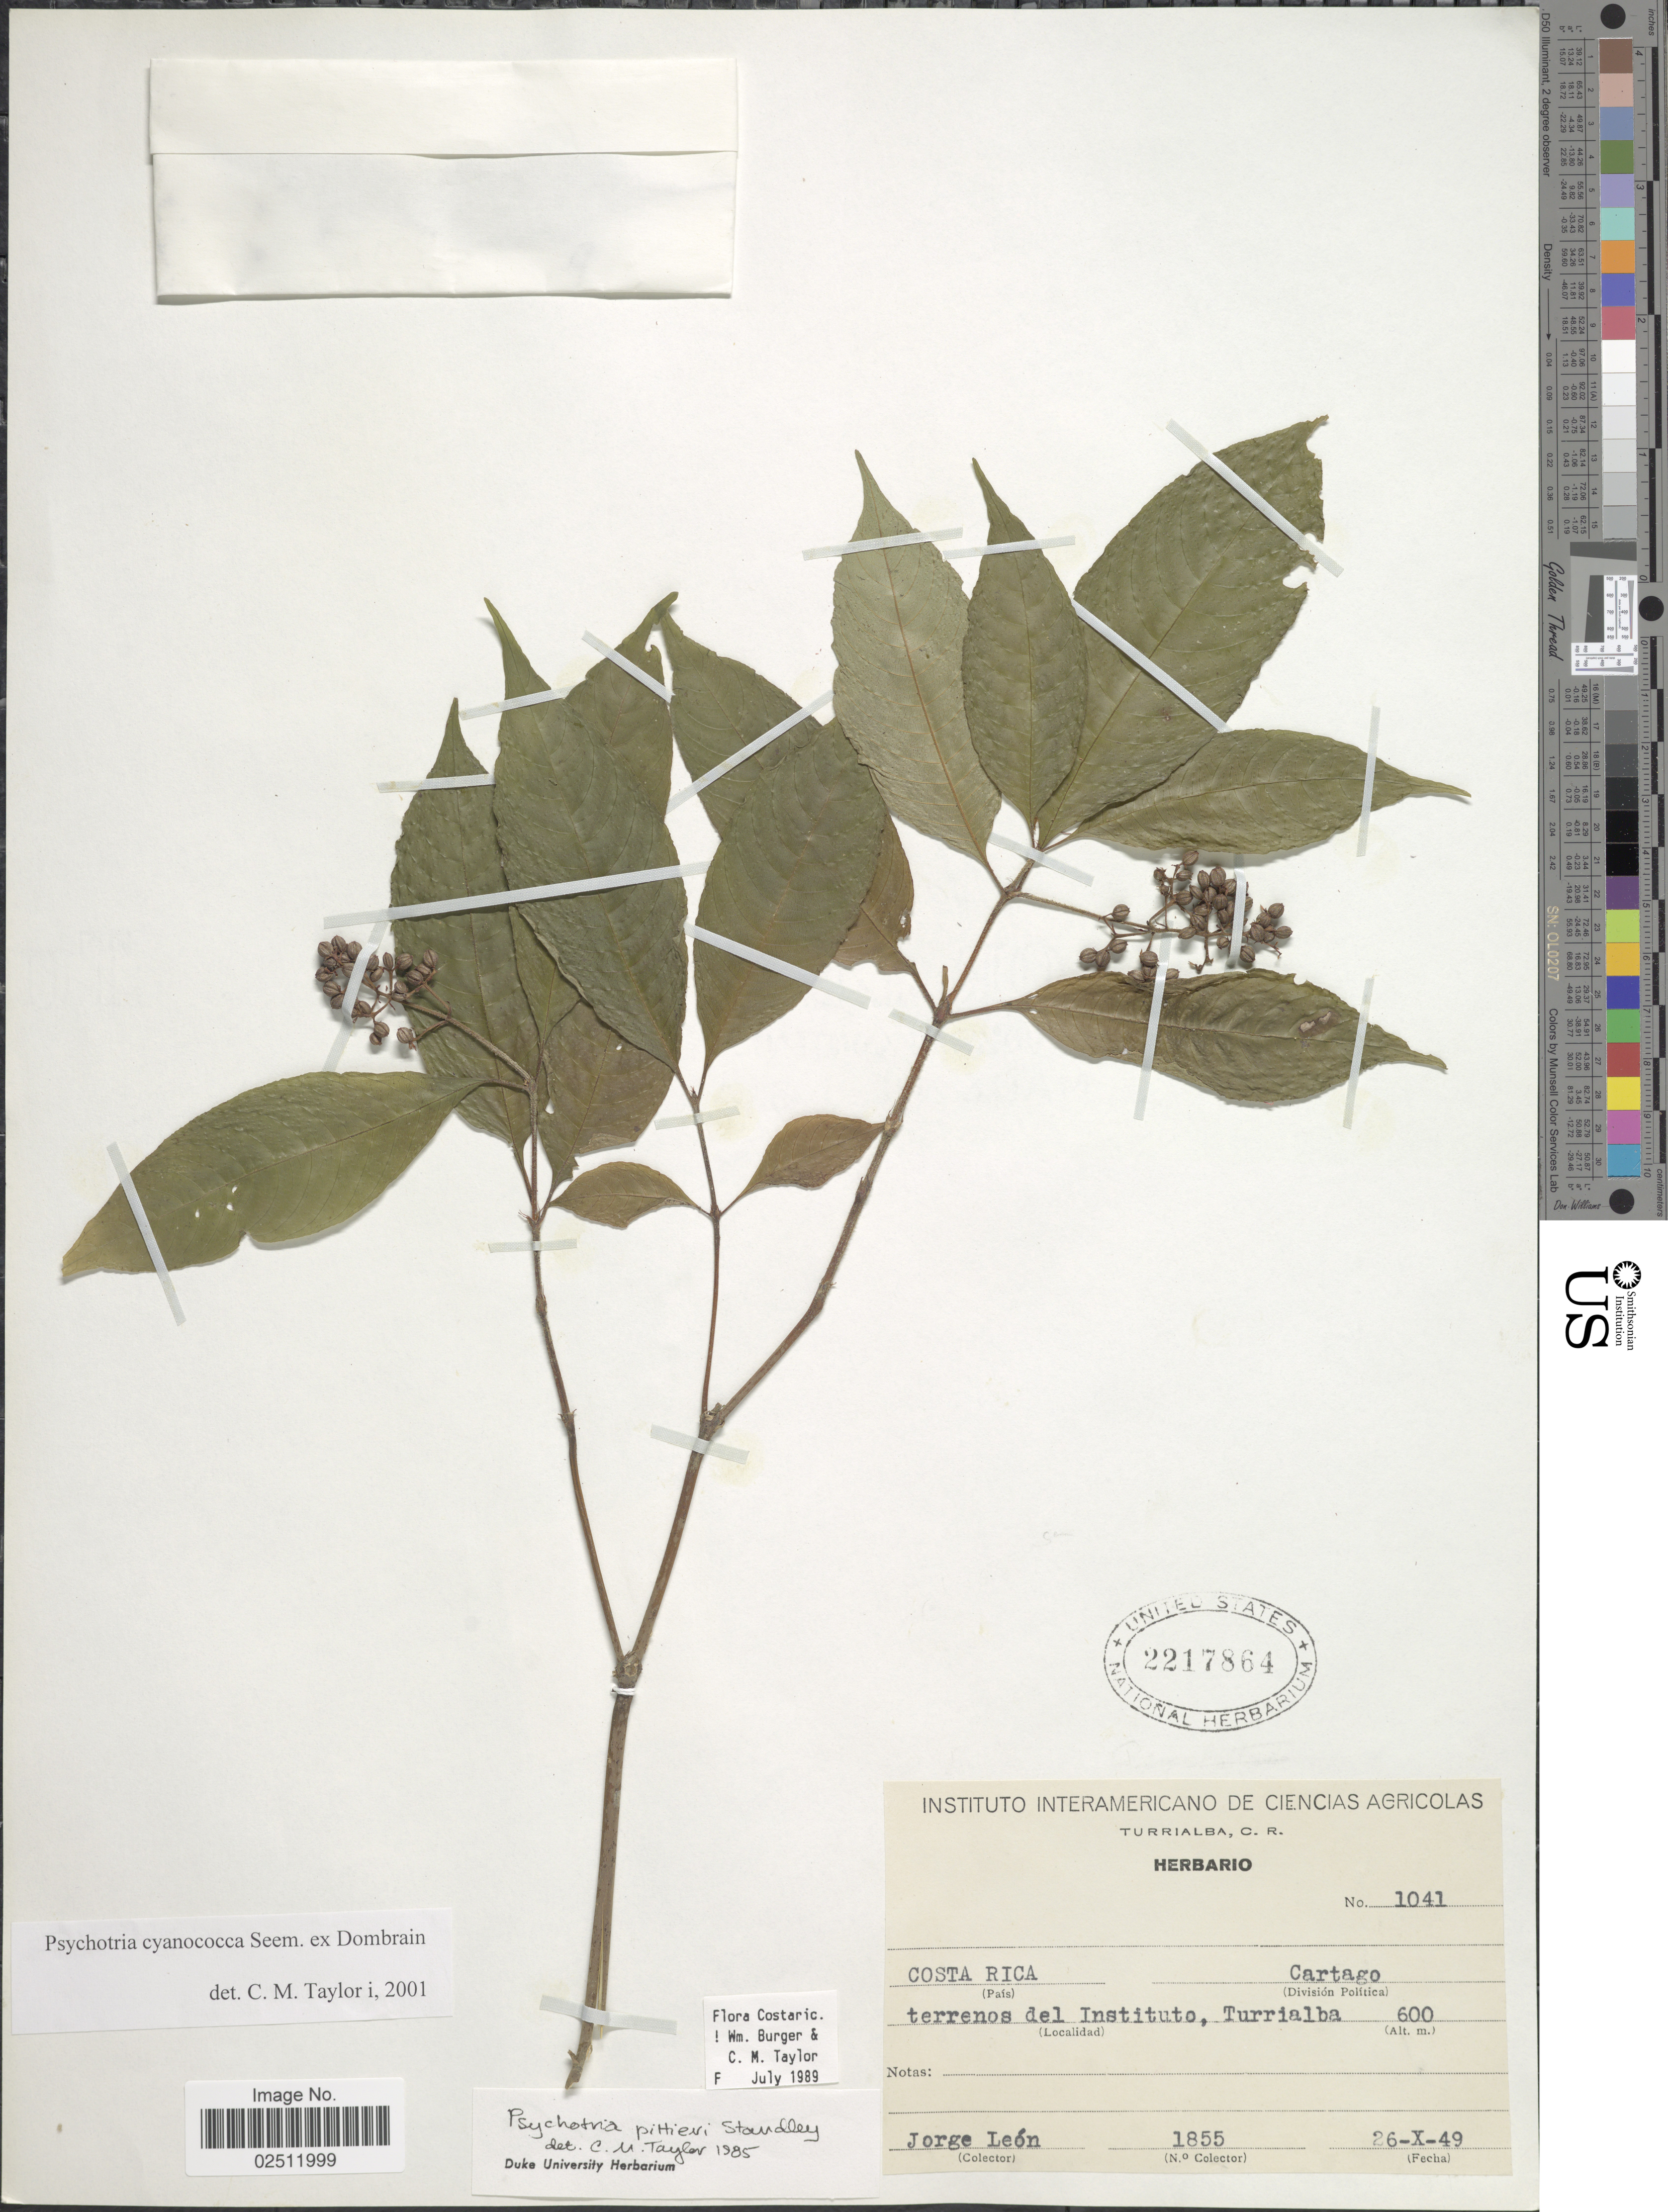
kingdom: Plantae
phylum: Tracheophyta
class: Magnoliopsida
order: Gentianales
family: Rubiaceae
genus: Psychotria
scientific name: Psychotria cyanococca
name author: Seem. ex Dombrain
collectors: J. León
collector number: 1855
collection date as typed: Transcribed d/m/y: 26/10/49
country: Costa Rica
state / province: Cartago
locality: División Politica Cartago, terrenos del Instituto, Turrialba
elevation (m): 600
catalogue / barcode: US 2217864